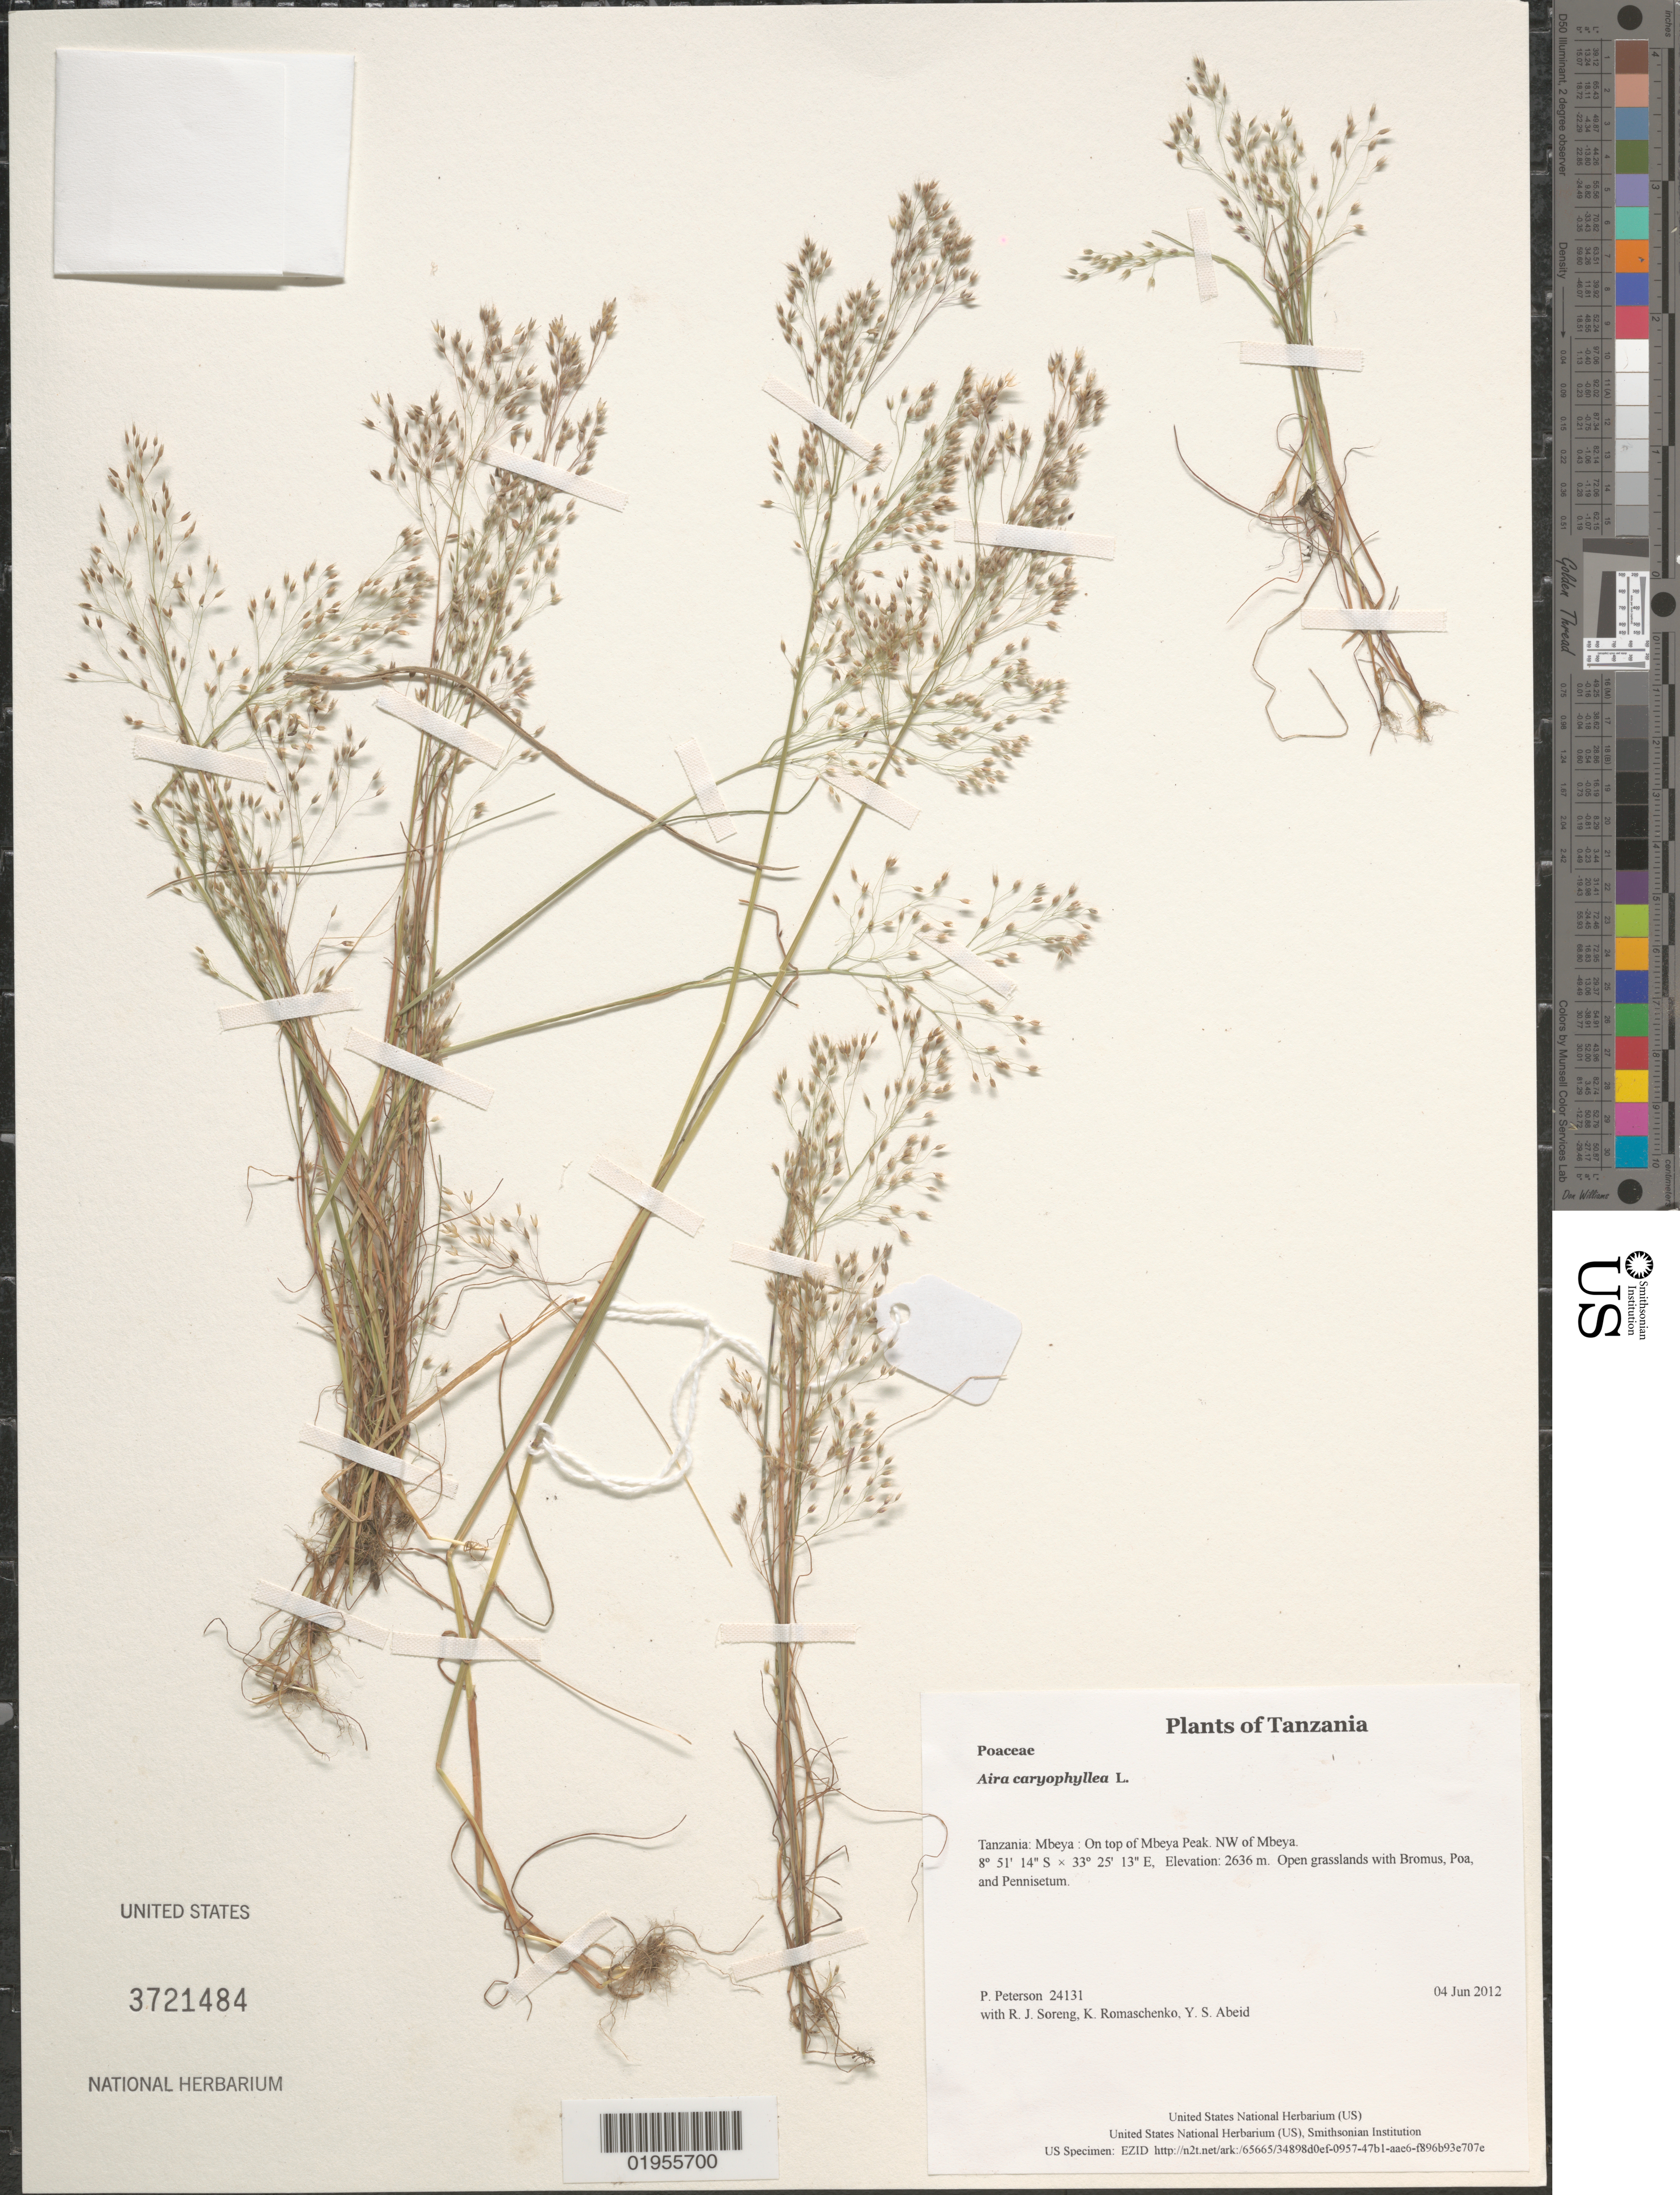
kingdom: Plantae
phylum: Tracheophyta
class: Liliopsida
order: Poales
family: Poaceae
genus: Aira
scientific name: Aira caryophyllea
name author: L.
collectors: P. M. Peterson, R. J. Soreng, K. Romaschenko & Y. Abeid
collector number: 24131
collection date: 2012-06-04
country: Tanzania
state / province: Mbeya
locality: On top of Mbeya Peak. NW of Mbeya.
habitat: Open grasslands with Bromus, Poa, and Pennisetum.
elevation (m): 2636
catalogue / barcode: US 3721484